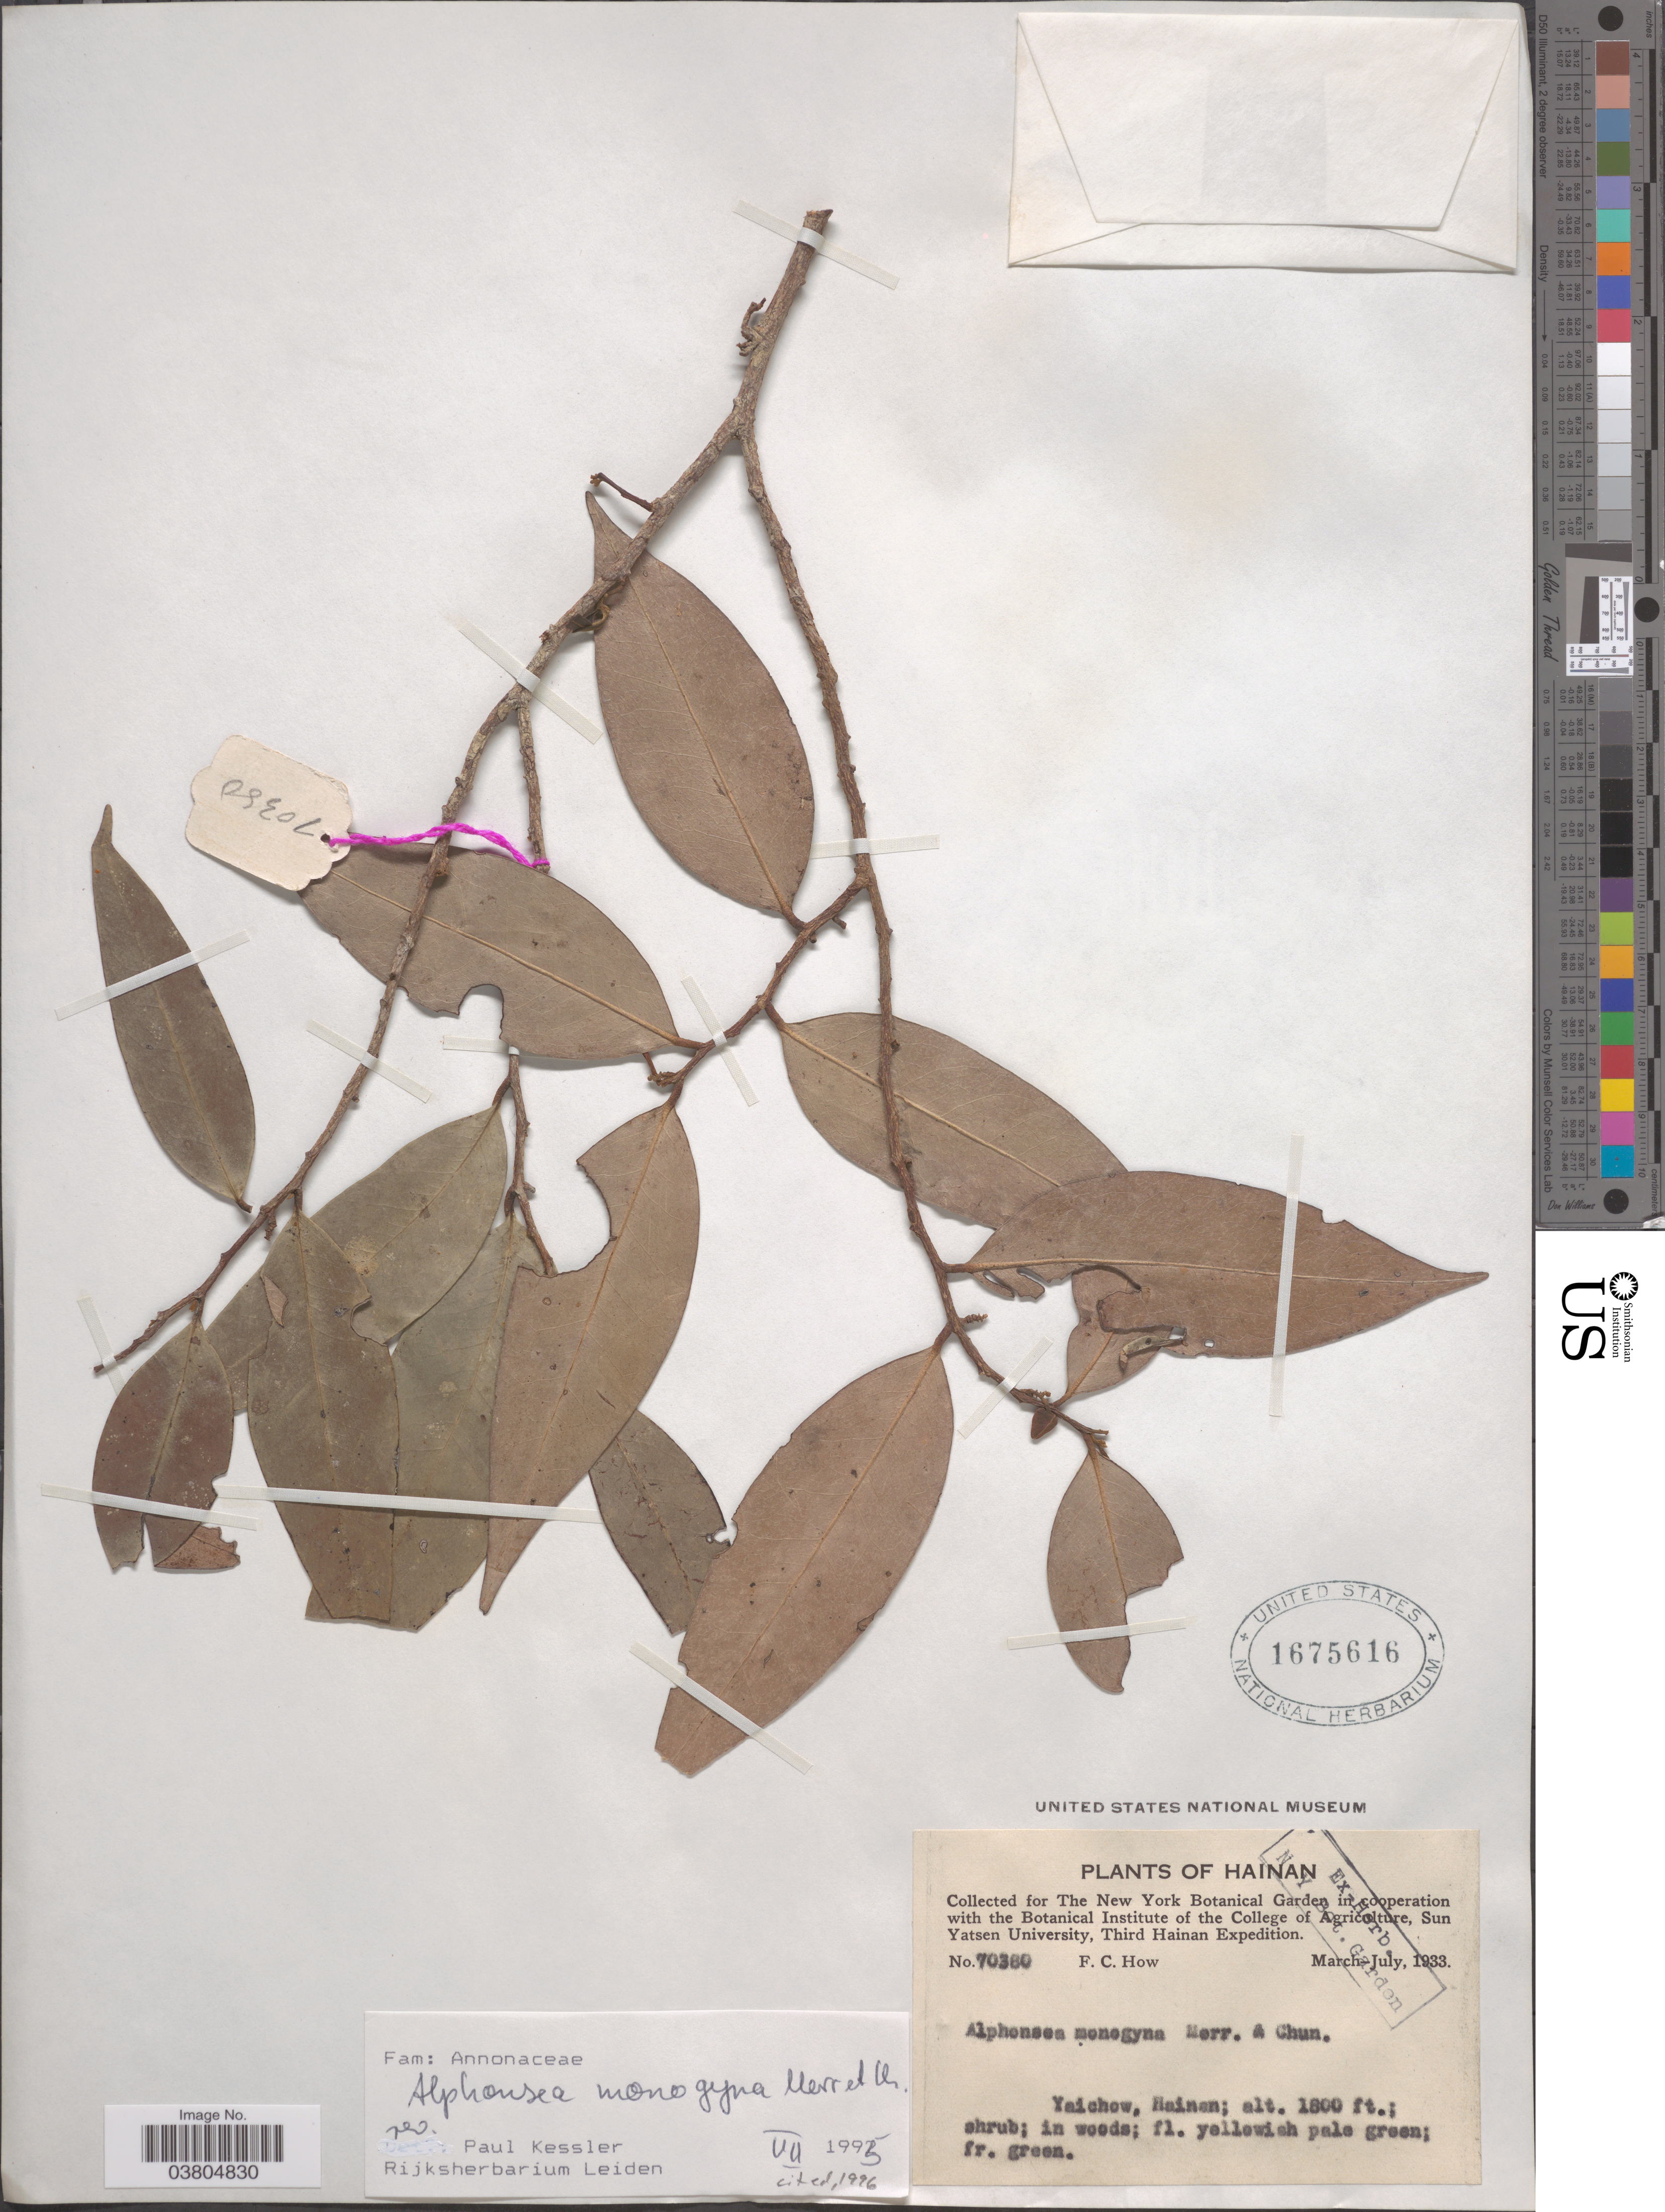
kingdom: Plantae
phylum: Tracheophyta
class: Magnoliopsida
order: Magnoliales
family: Annonaceae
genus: Alphonsea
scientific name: Alphonsea monogyna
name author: Merr. & Chun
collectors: F. C. How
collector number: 70380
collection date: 1933-03/1933-07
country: China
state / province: Hainan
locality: Yaichow.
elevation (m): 549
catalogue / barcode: US 1675616